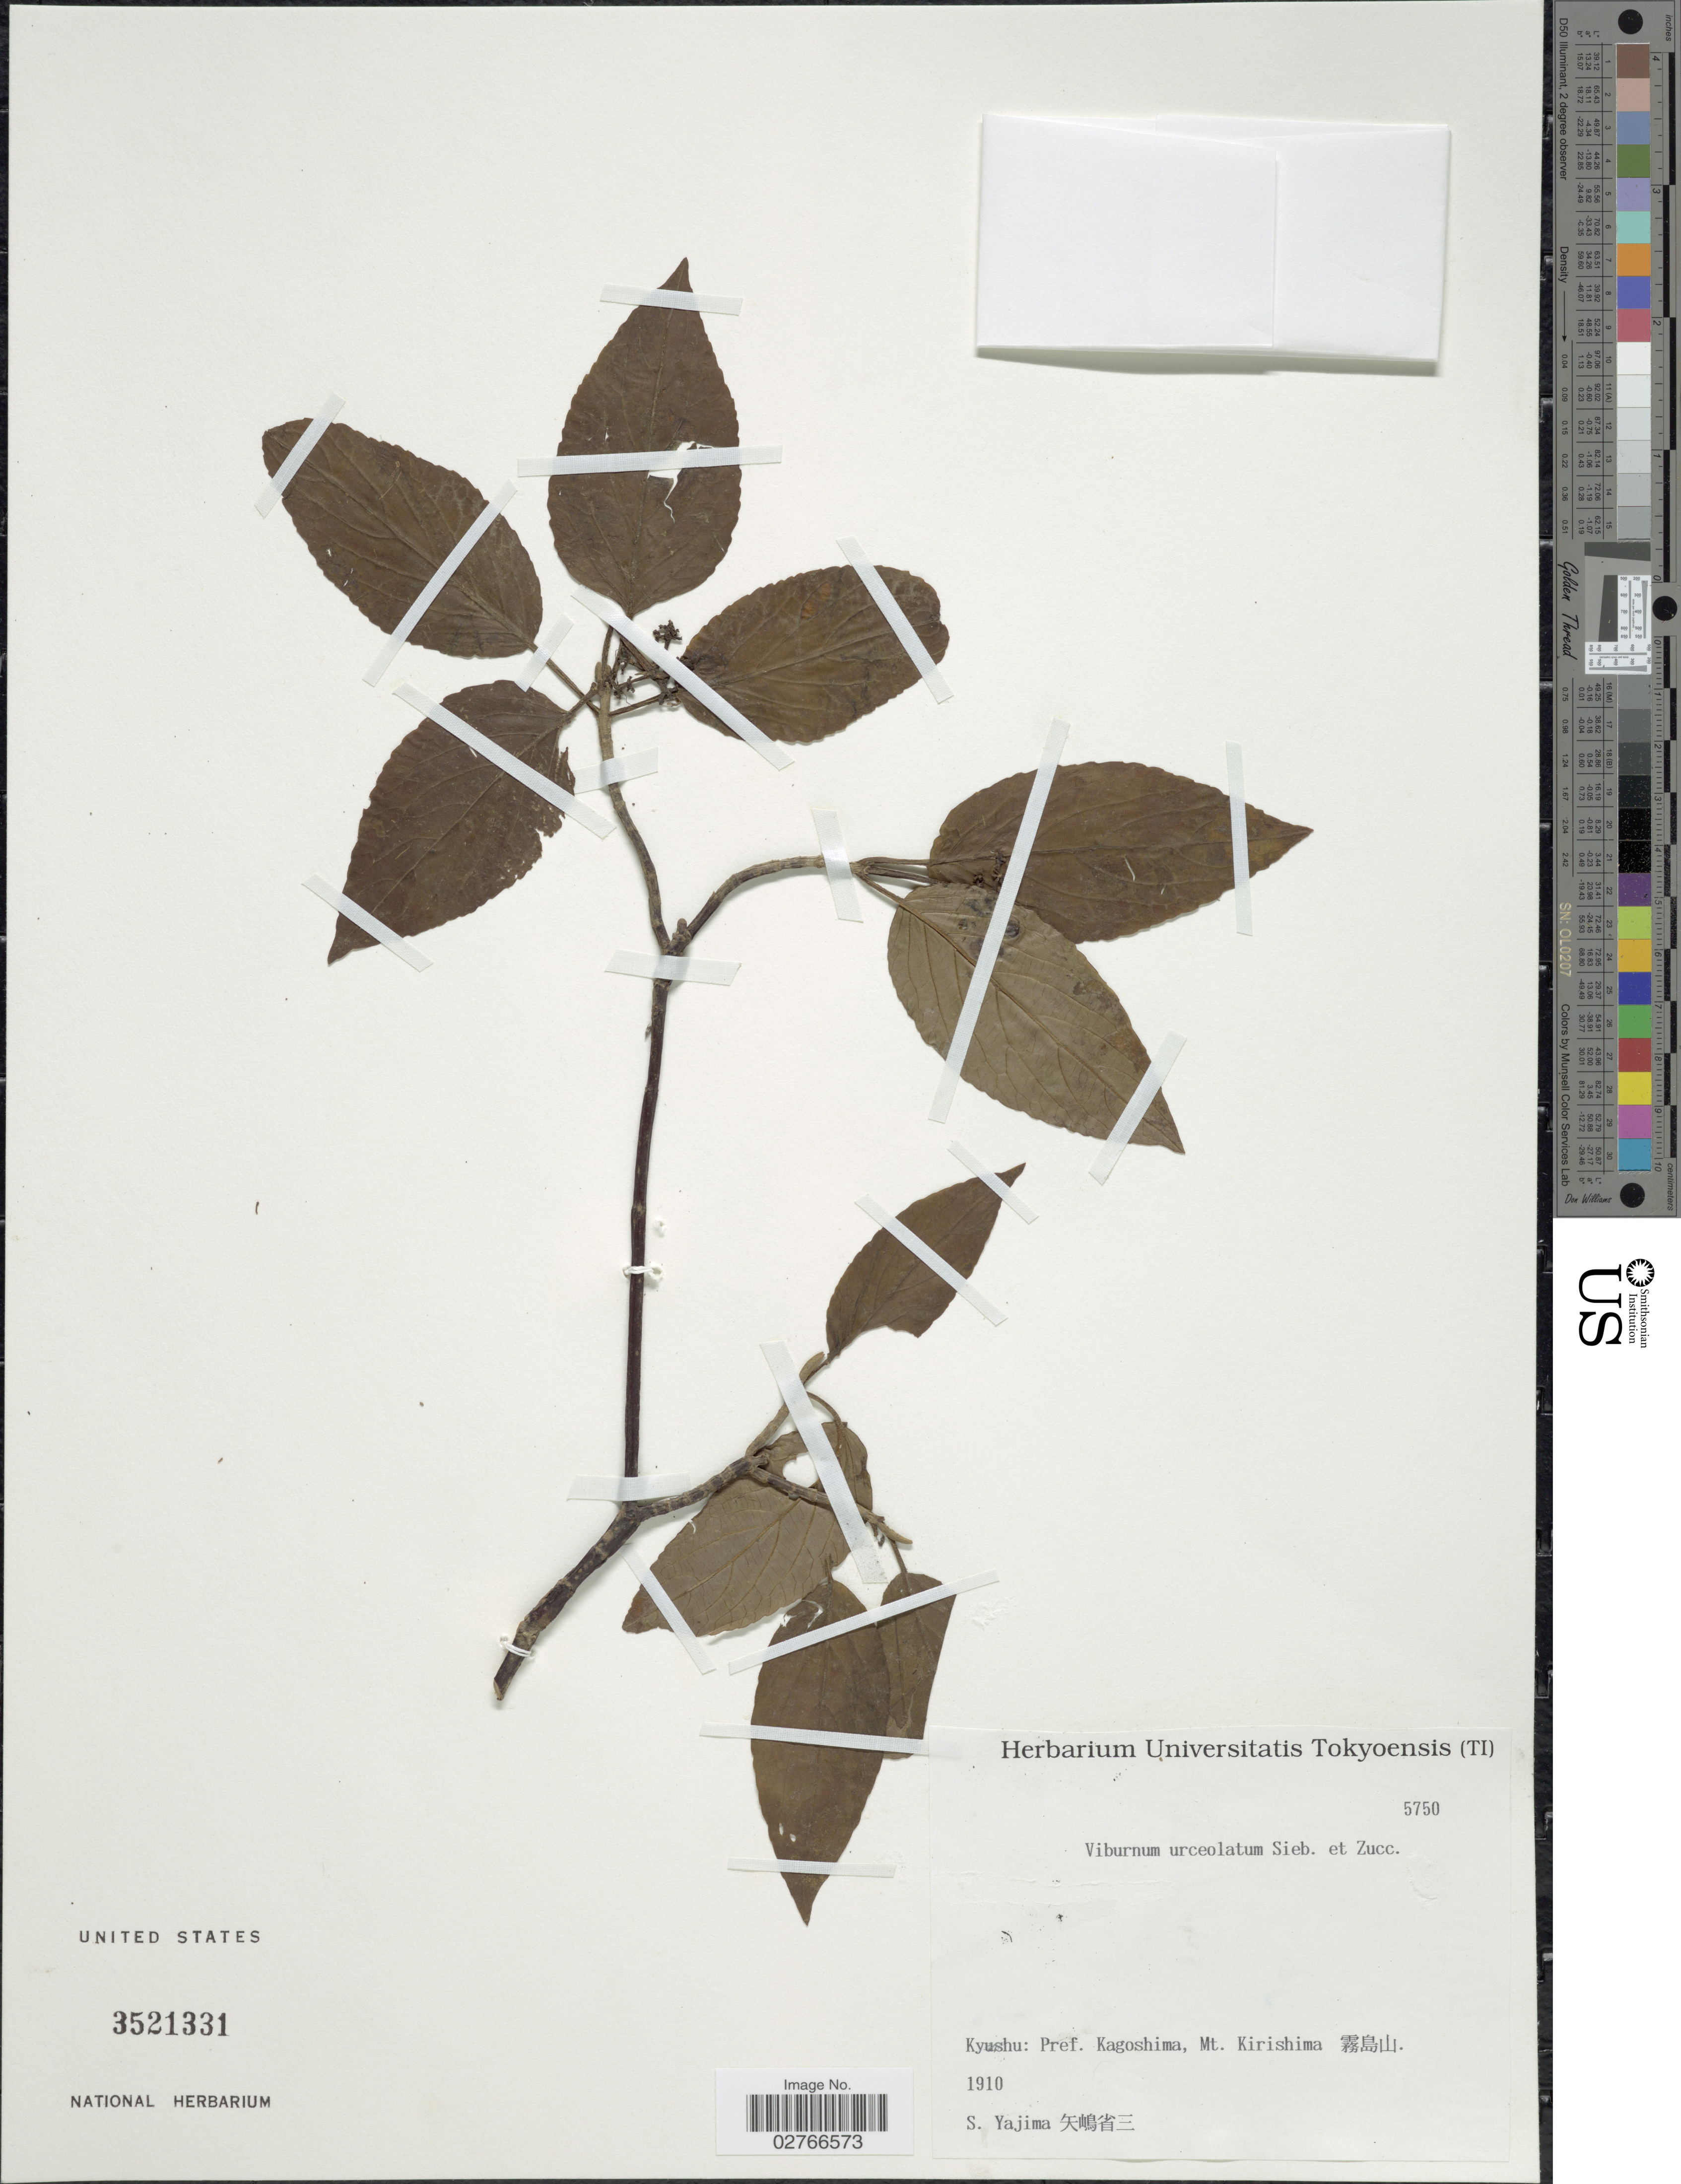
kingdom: Plantae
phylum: Tracheophyta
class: Magnoliopsida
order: Dipsacales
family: Viburnaceae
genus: Viburnum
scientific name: Viburnum urceolatum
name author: Siebold & Zucc.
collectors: S. Yajima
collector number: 5750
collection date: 1910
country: Japan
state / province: Kagosima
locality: Kyushu: Mt. Kirishima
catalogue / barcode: US 3521331